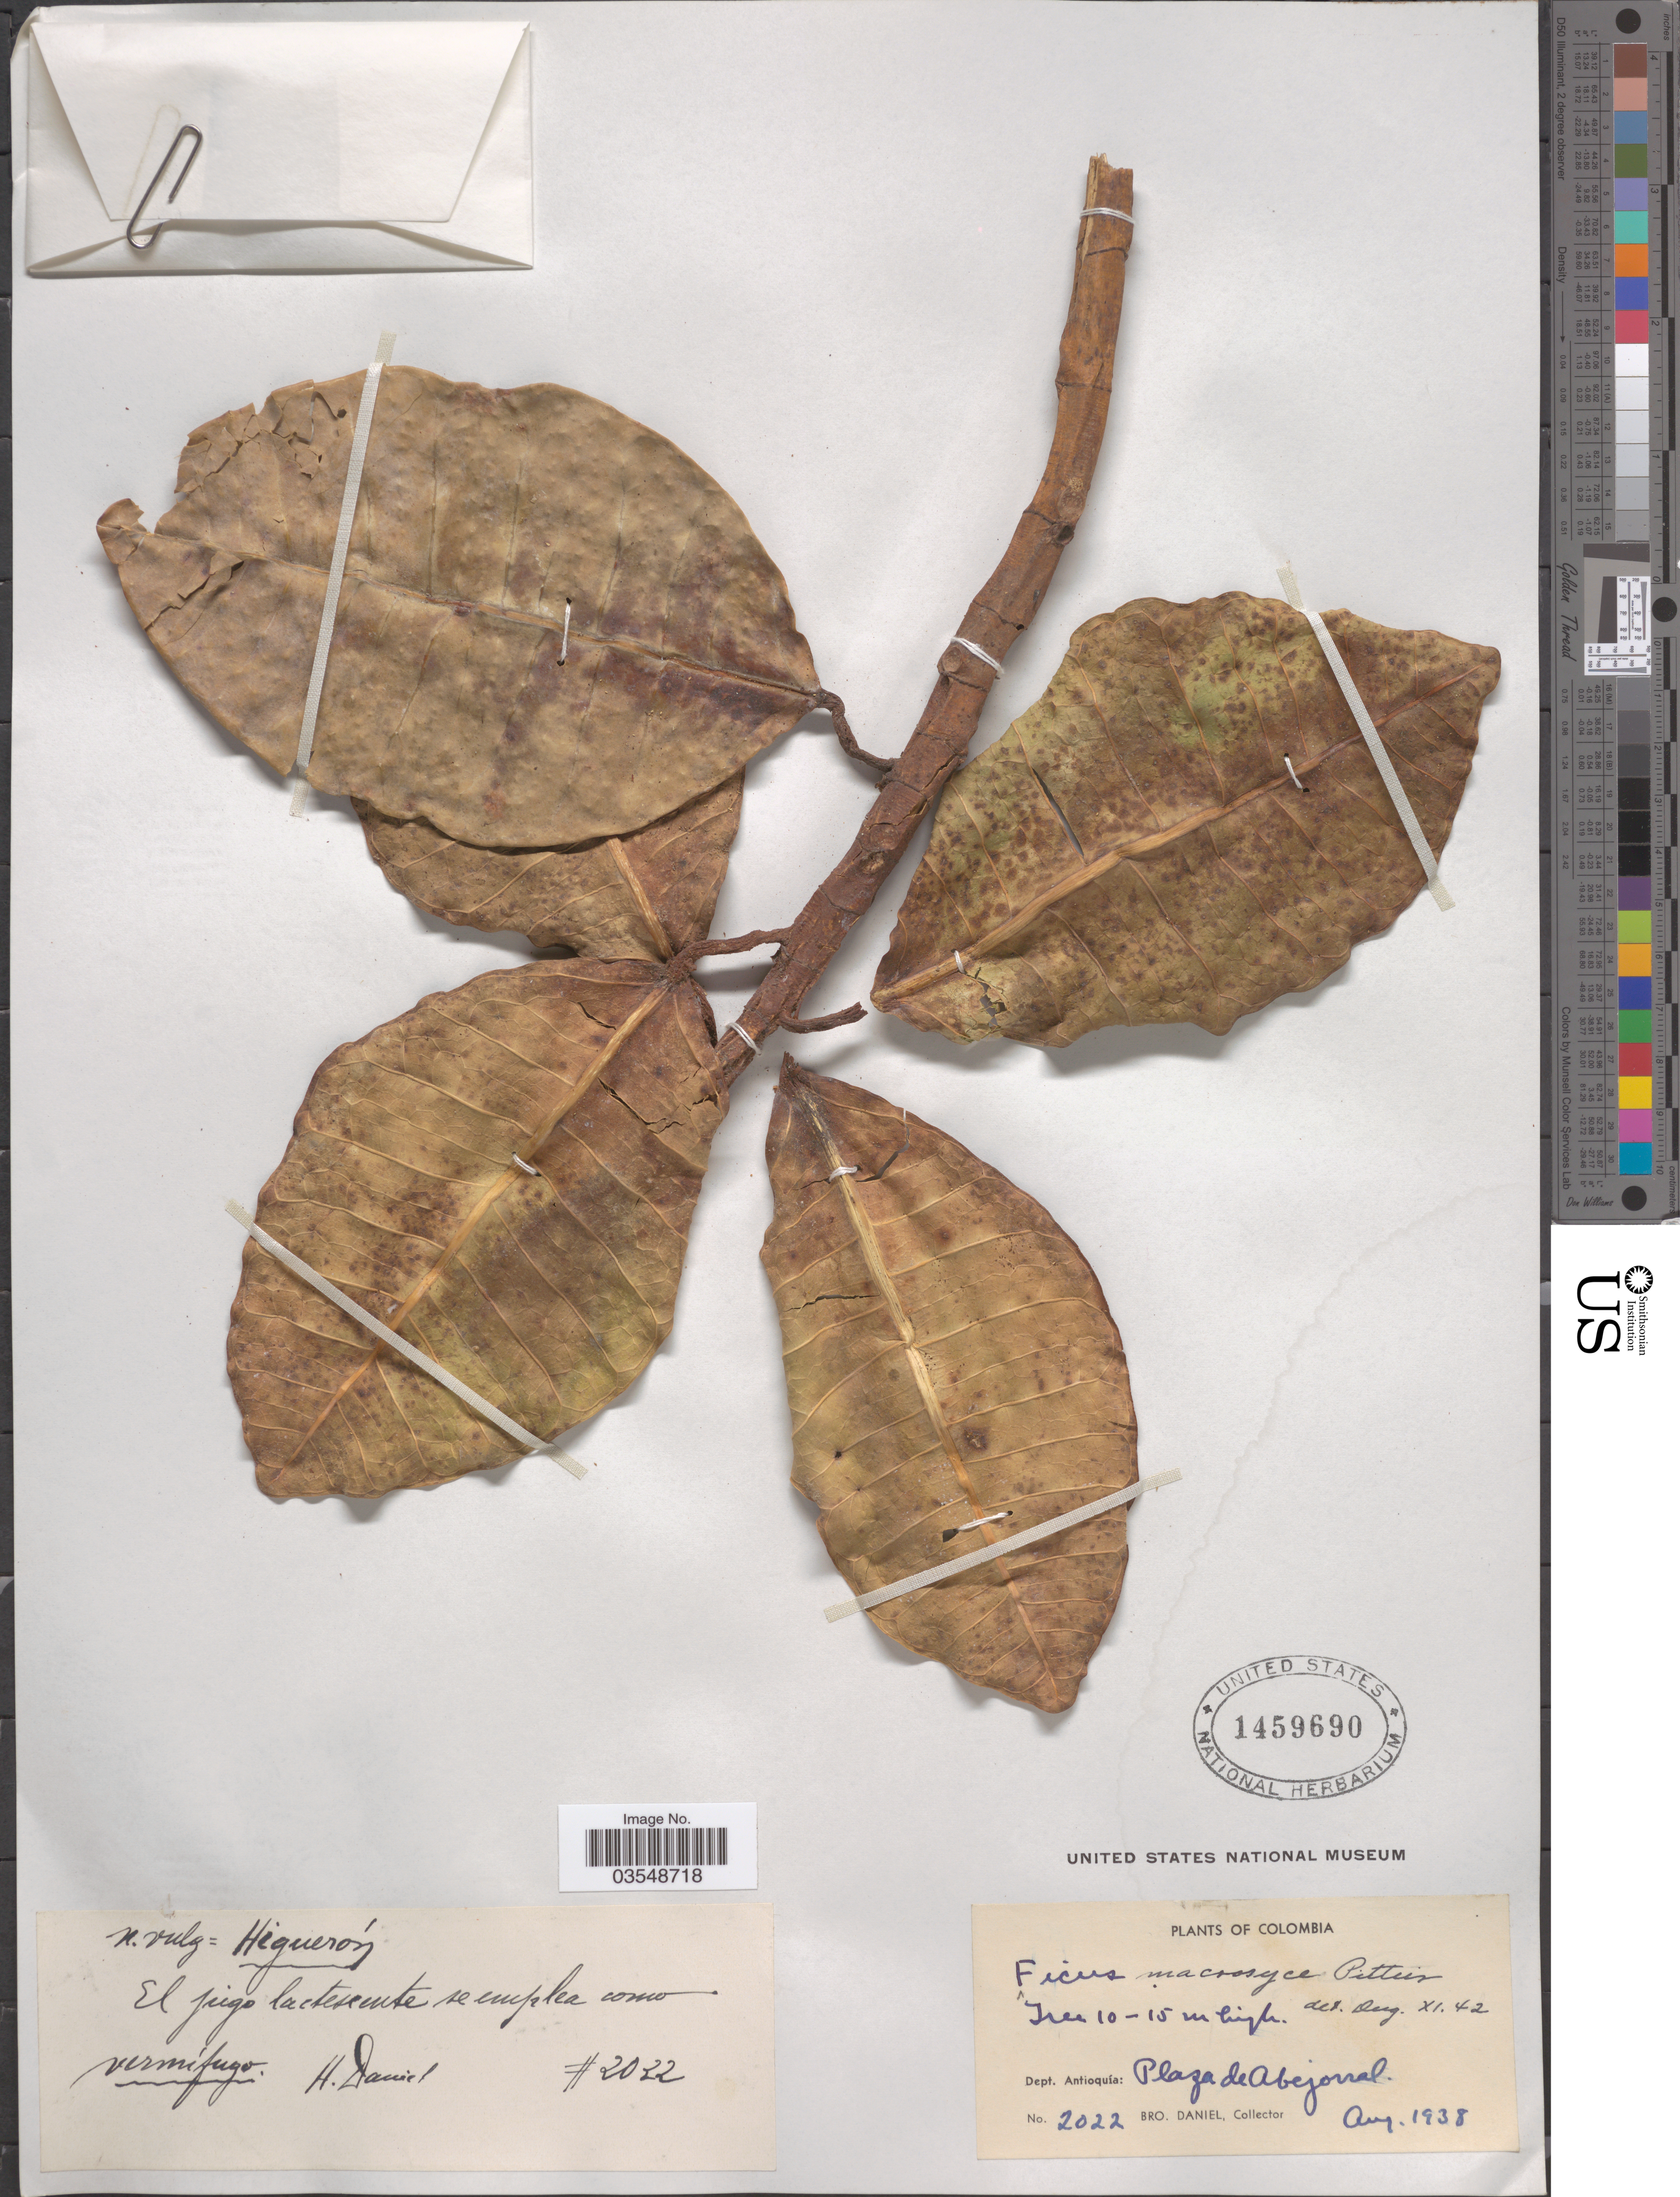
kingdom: Plantae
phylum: Tracheophyta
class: Magnoliopsida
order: Rosales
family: Moraceae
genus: Ficus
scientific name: Ficus macrosyce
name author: Pittier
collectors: Bro. Daniel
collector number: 2022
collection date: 1938-08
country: Colombia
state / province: Antioquia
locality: Dept. Antioquía: Plaza de Abejorrel.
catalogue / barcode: US 1459690